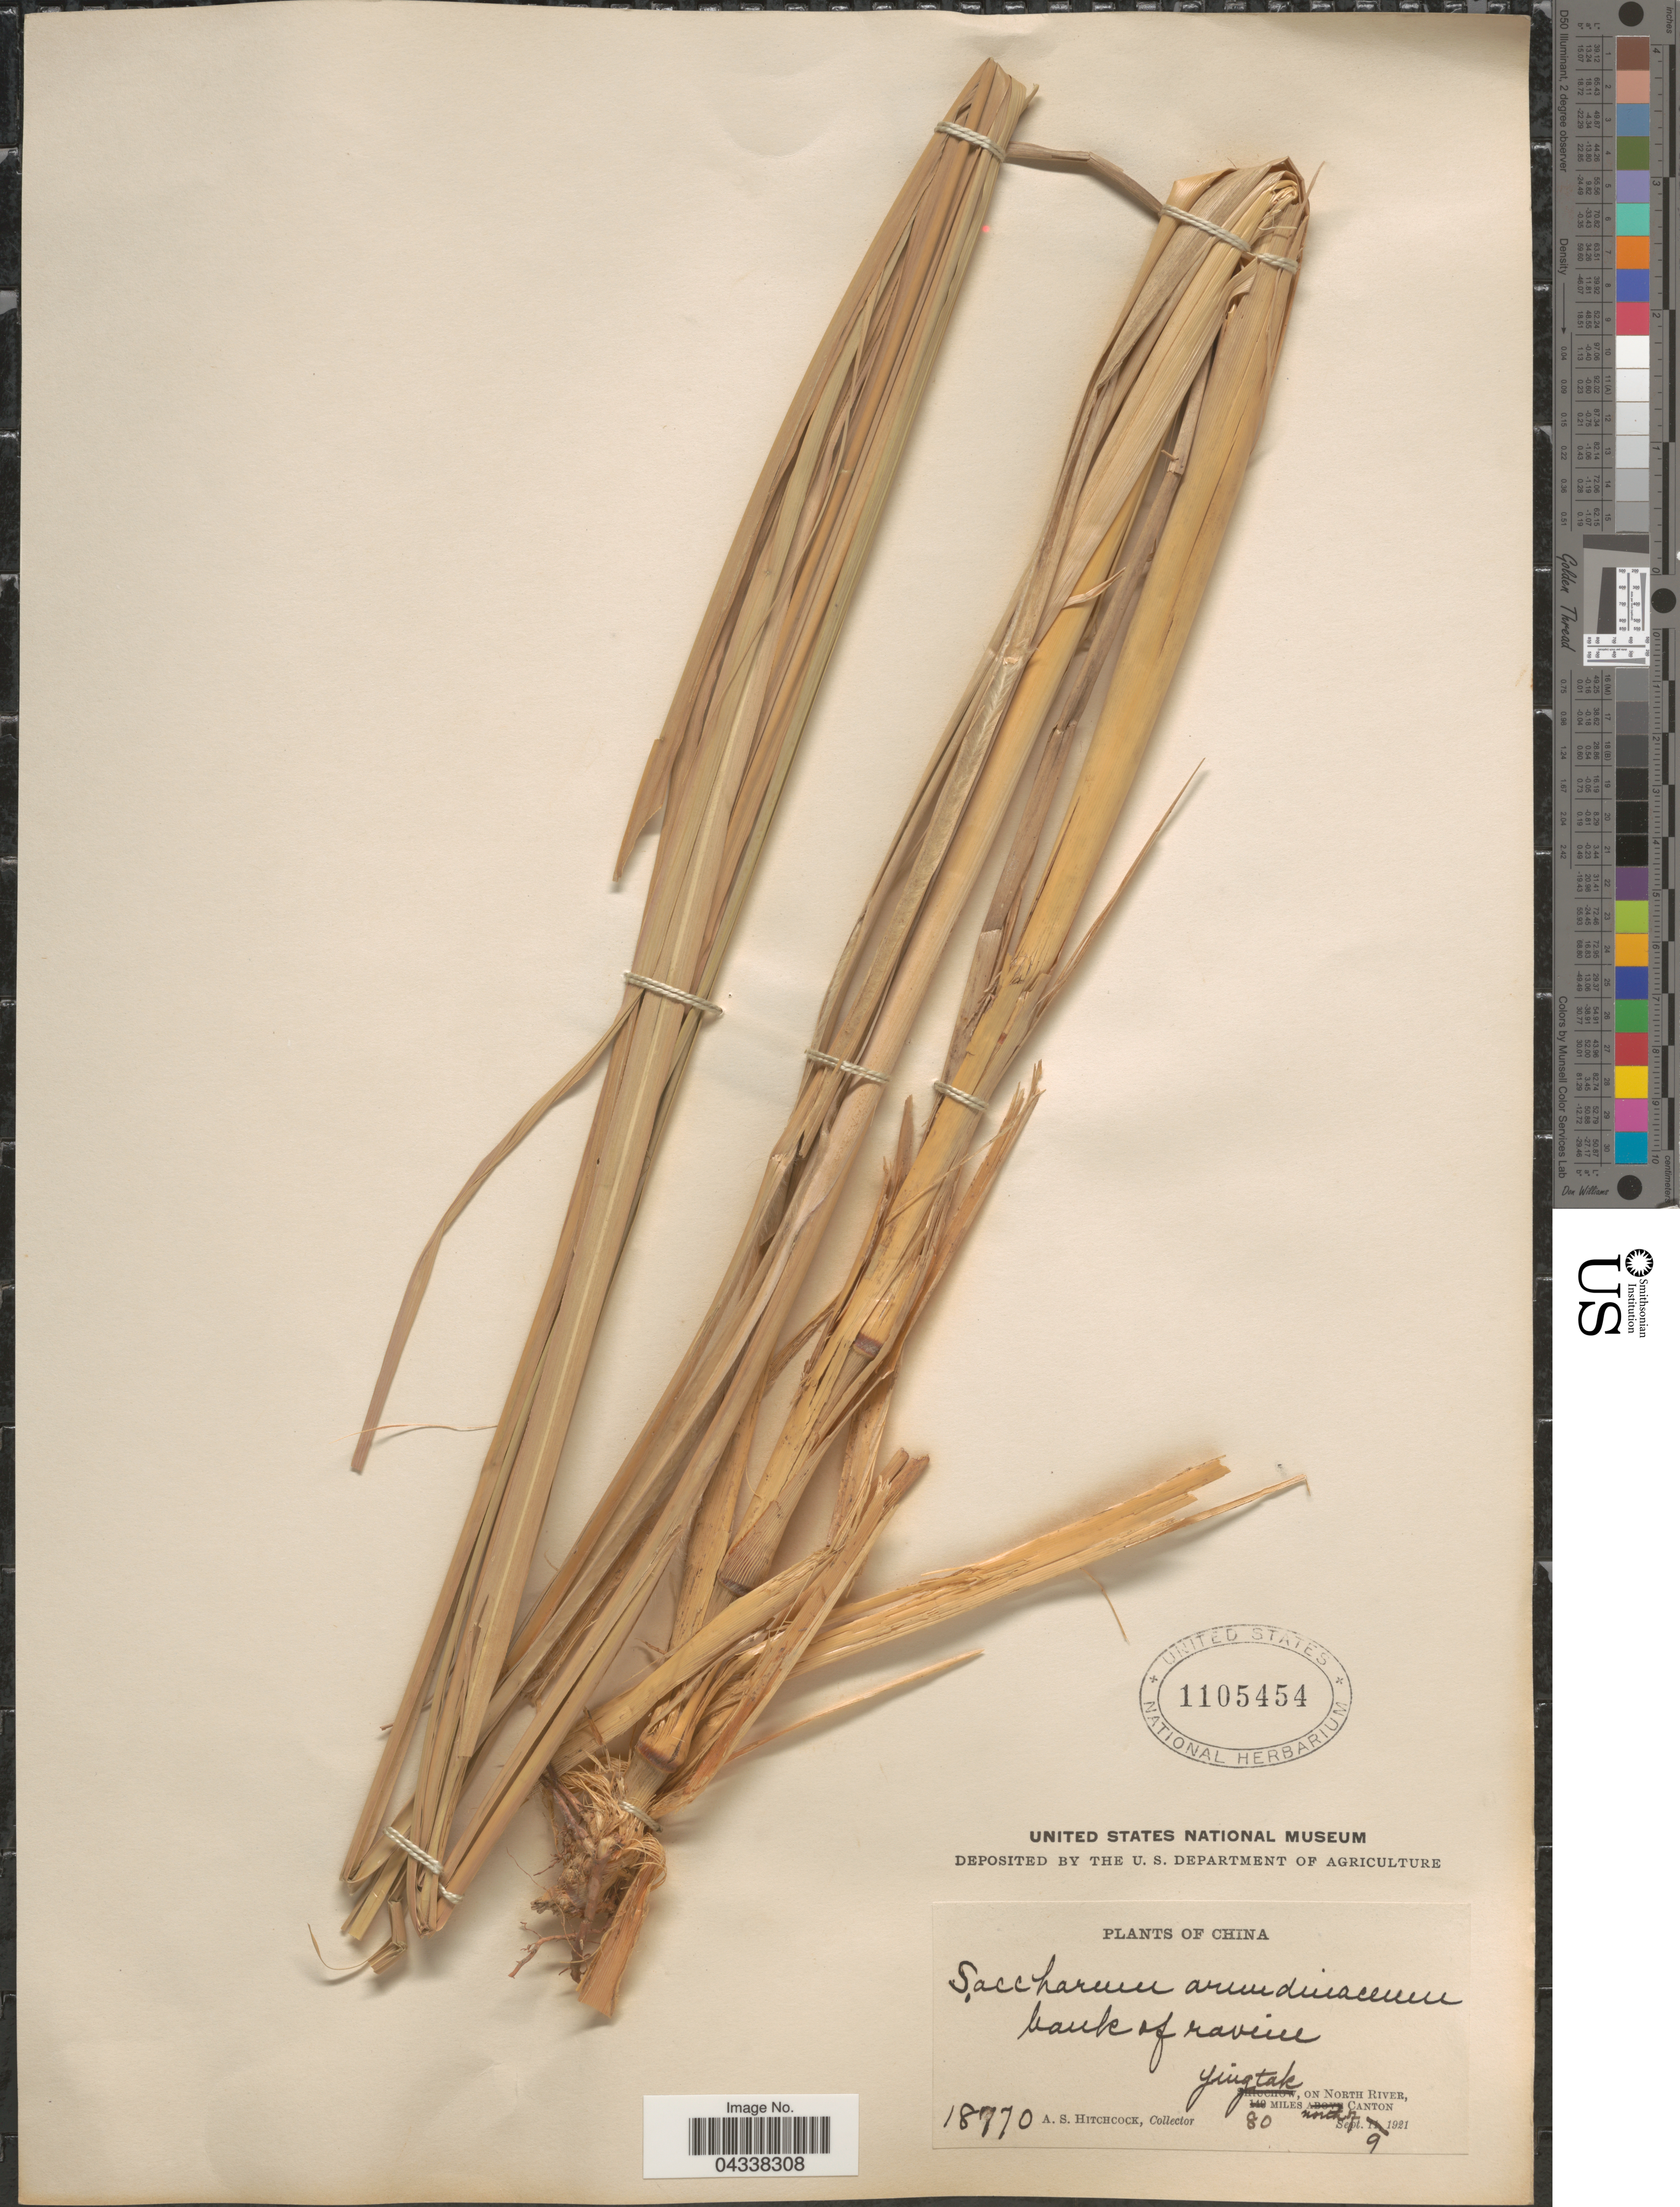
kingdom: Plantae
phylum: Tracheophyta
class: Liliopsida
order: Poales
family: Poaceae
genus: Tripidium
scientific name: Tripidium arundinaceum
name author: (Retz.) Welker et al.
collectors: A. S. Hitchcock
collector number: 18770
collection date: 1921-09-09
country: China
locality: Bank of ravine. Yingtak, on North River, 80 miles north of Canton.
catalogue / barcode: US 1105454